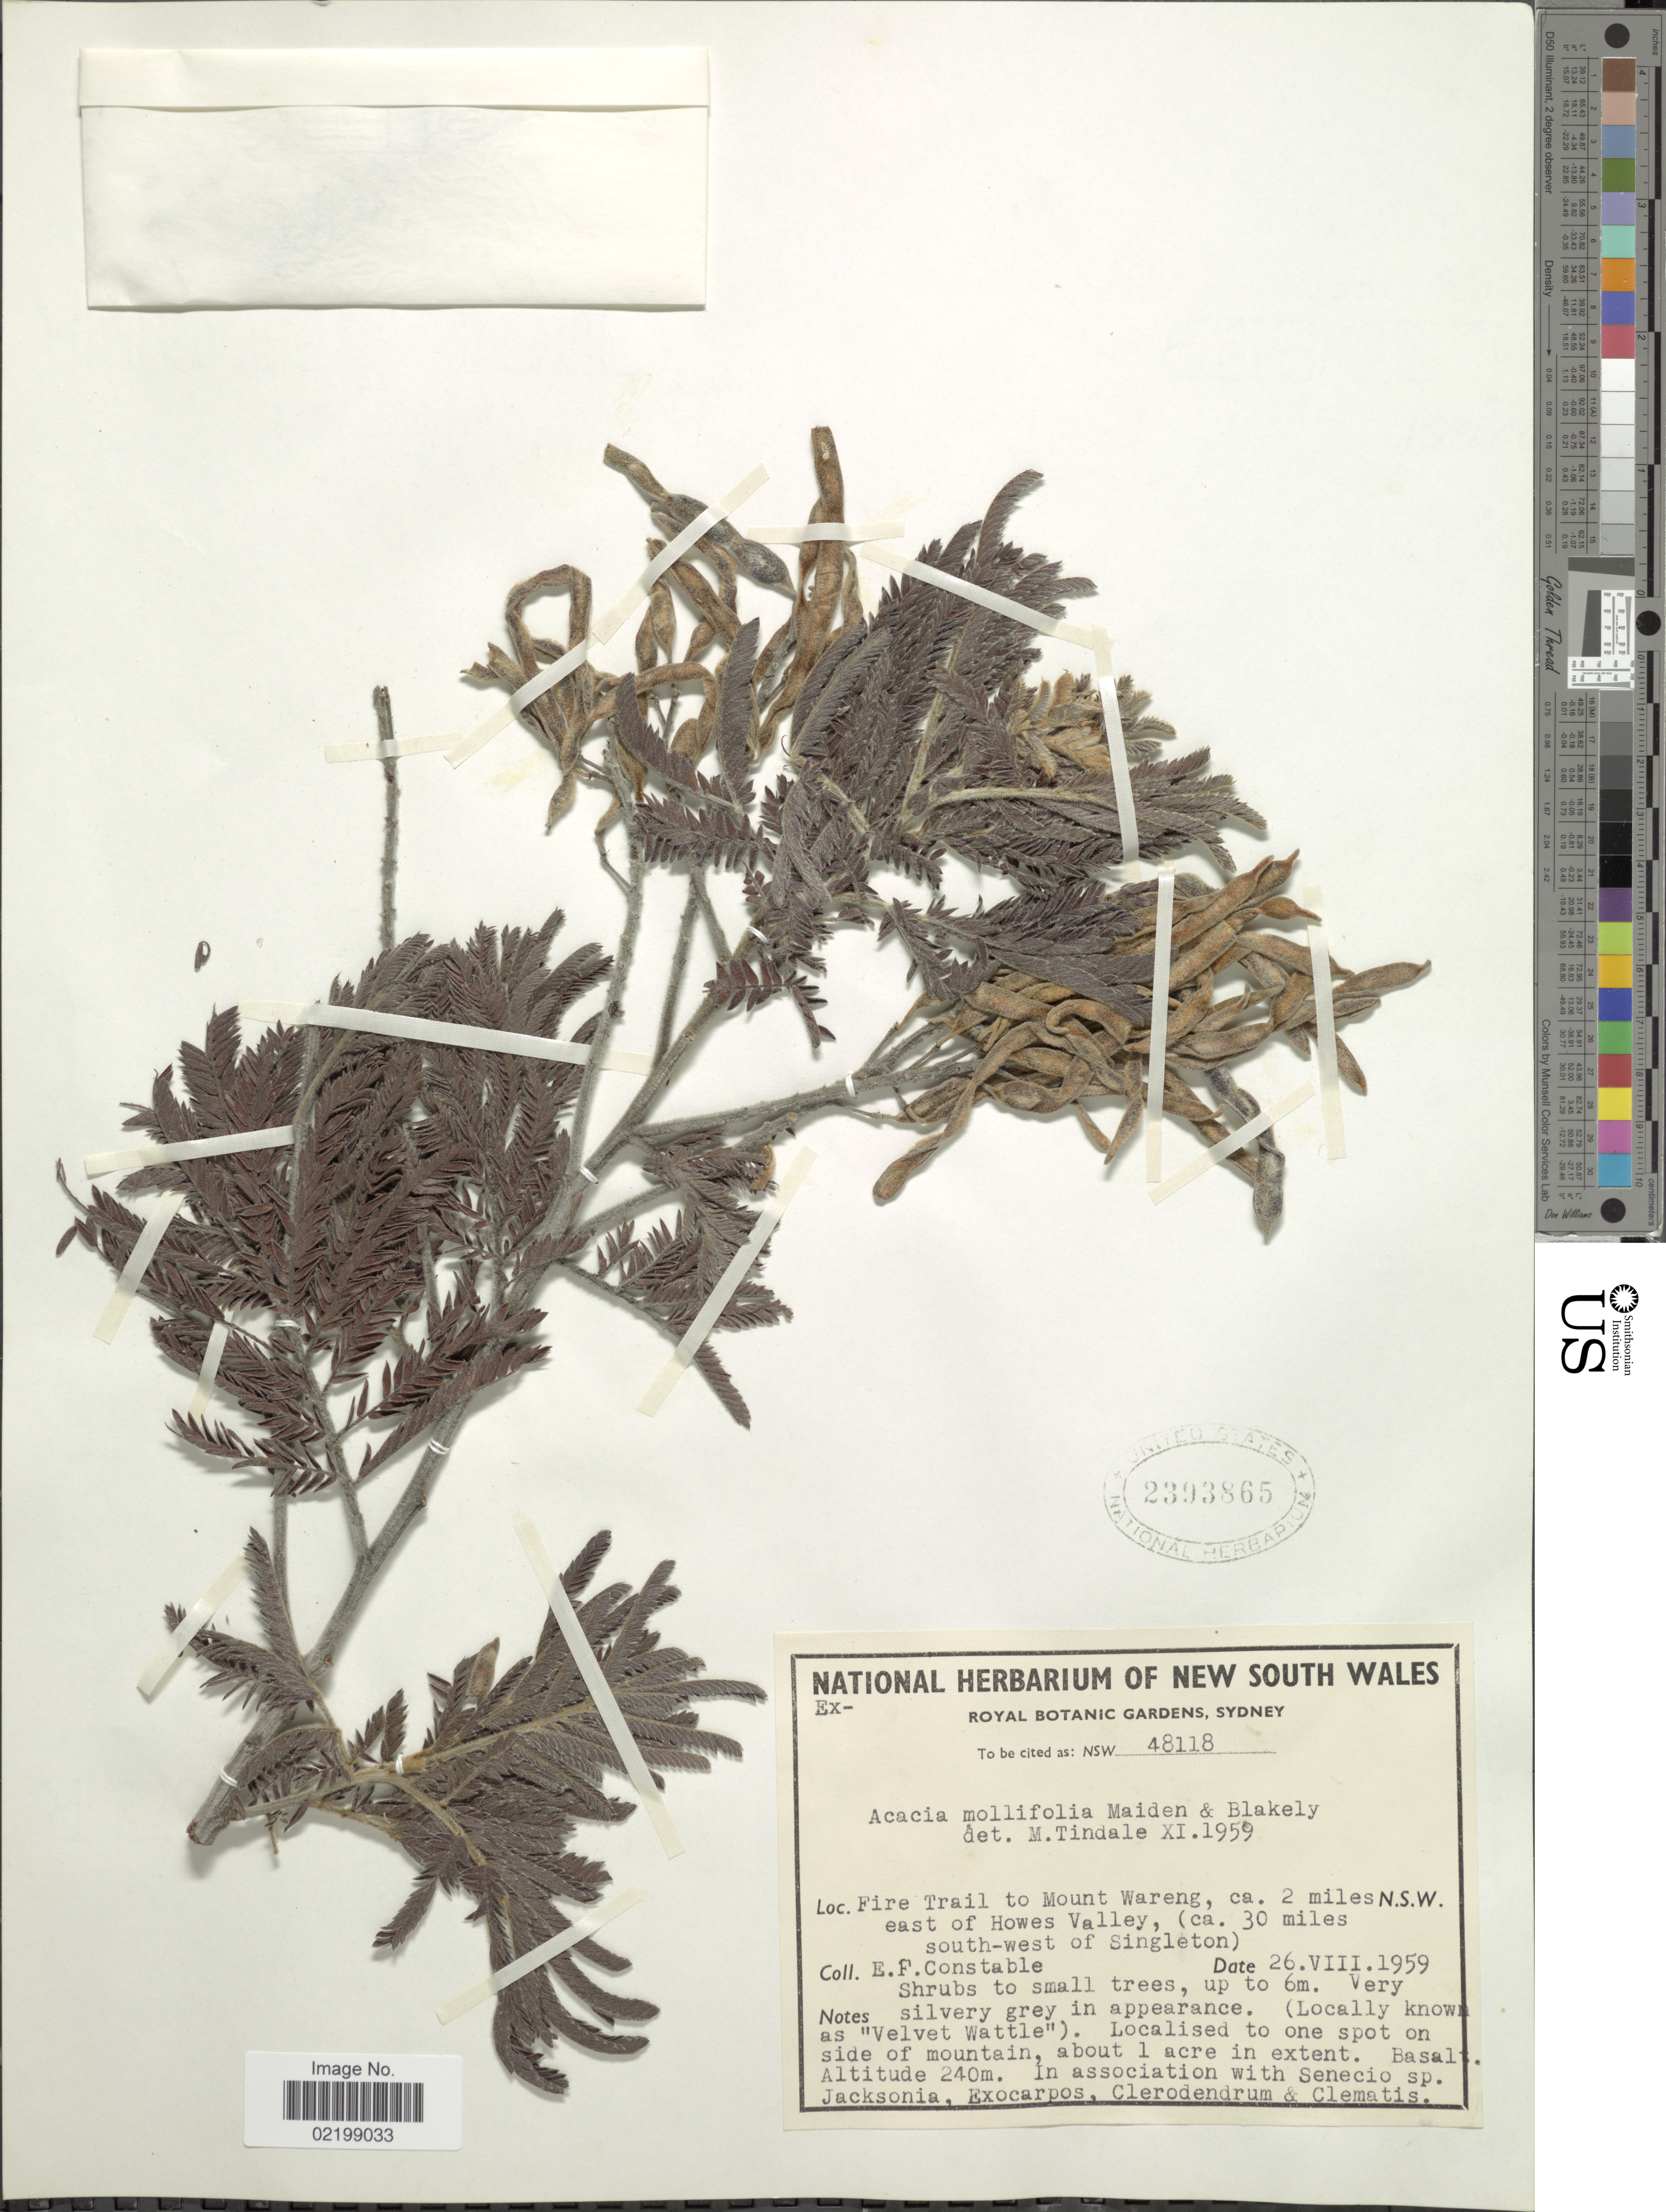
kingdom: Plantae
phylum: Tracheophyta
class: Magnoliopsida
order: Fabales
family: Fabaceae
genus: Acacia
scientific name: Acacia mollifolia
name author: Maiden & Blakeley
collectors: E. F. Constable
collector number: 48118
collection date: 1959-08-26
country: Australia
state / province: New South Wales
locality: Fire Trail to Mount Wareng, ca. 2 miles east of Howes Valley, (ca. 30 miles south-west of Singleton)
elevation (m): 240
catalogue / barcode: US 2393865